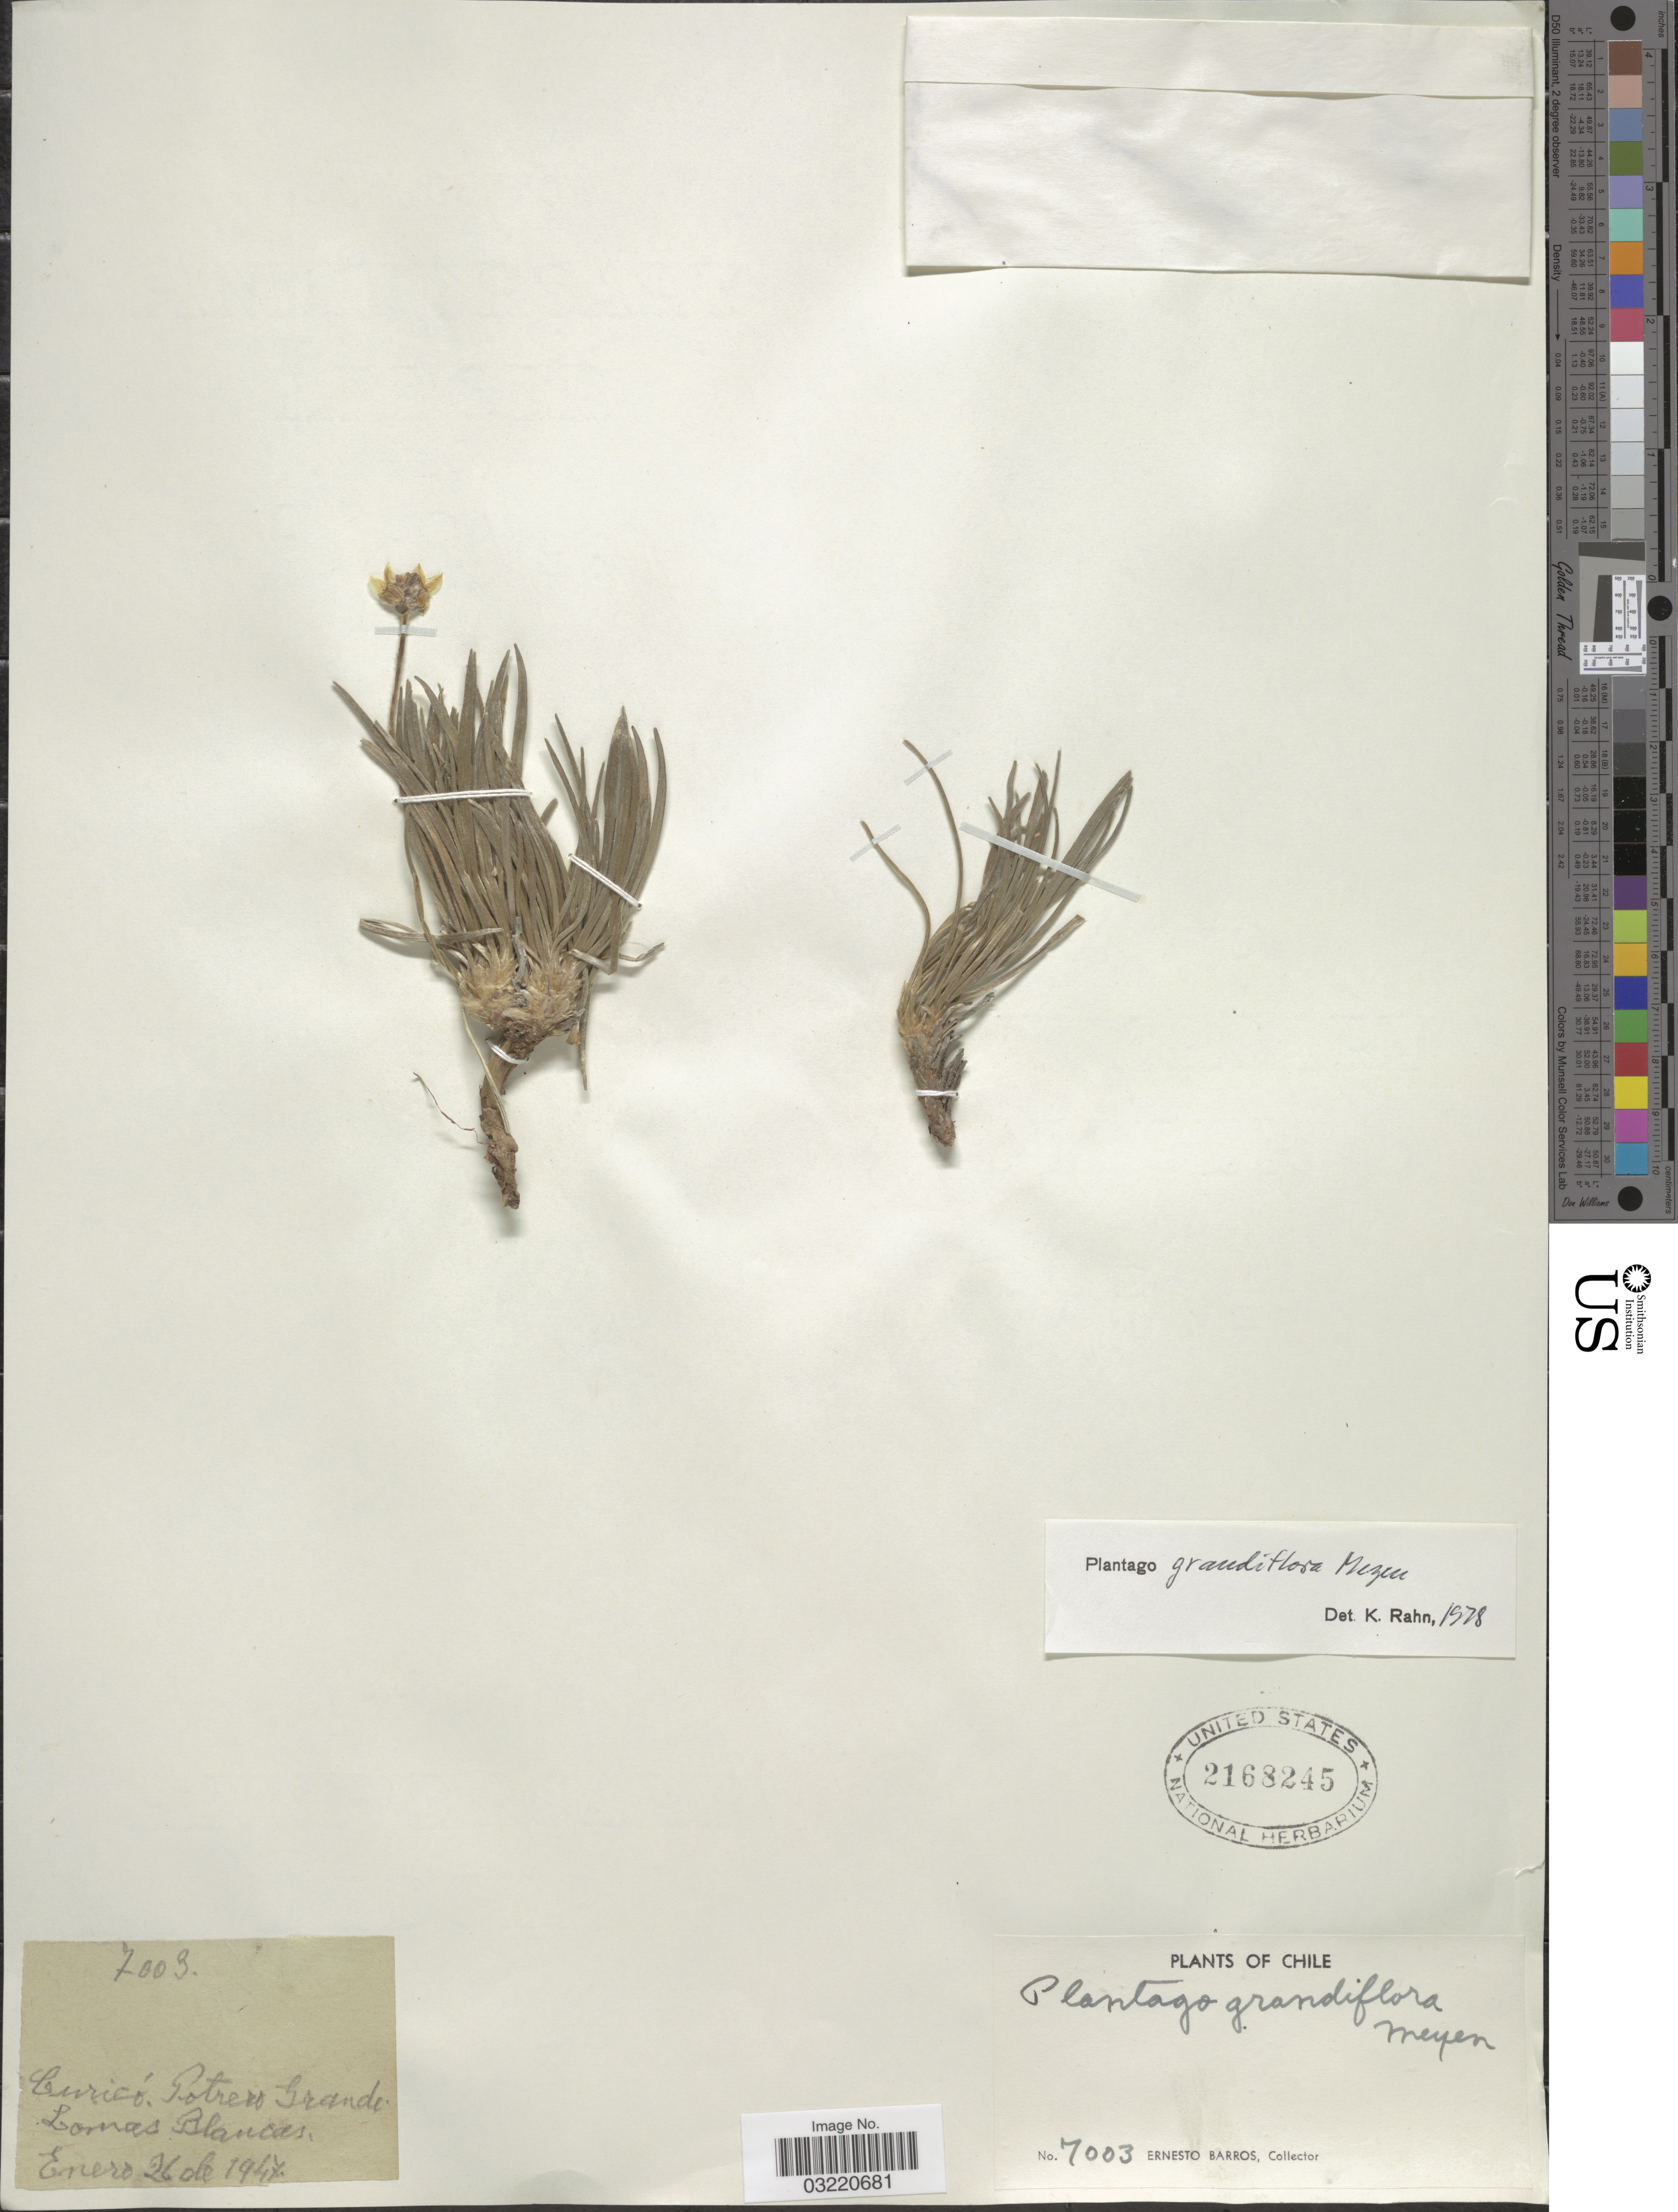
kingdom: Plantae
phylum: Tracheophyta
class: Magnoliopsida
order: Lamiales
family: Plantaginaceae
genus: Plantago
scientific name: Plantago grandiflora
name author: Meyen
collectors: E. Barros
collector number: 7003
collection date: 1947-01-26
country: Chile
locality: Curicó. Potrero Grande. Lomas Blancas.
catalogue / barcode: US 2168245